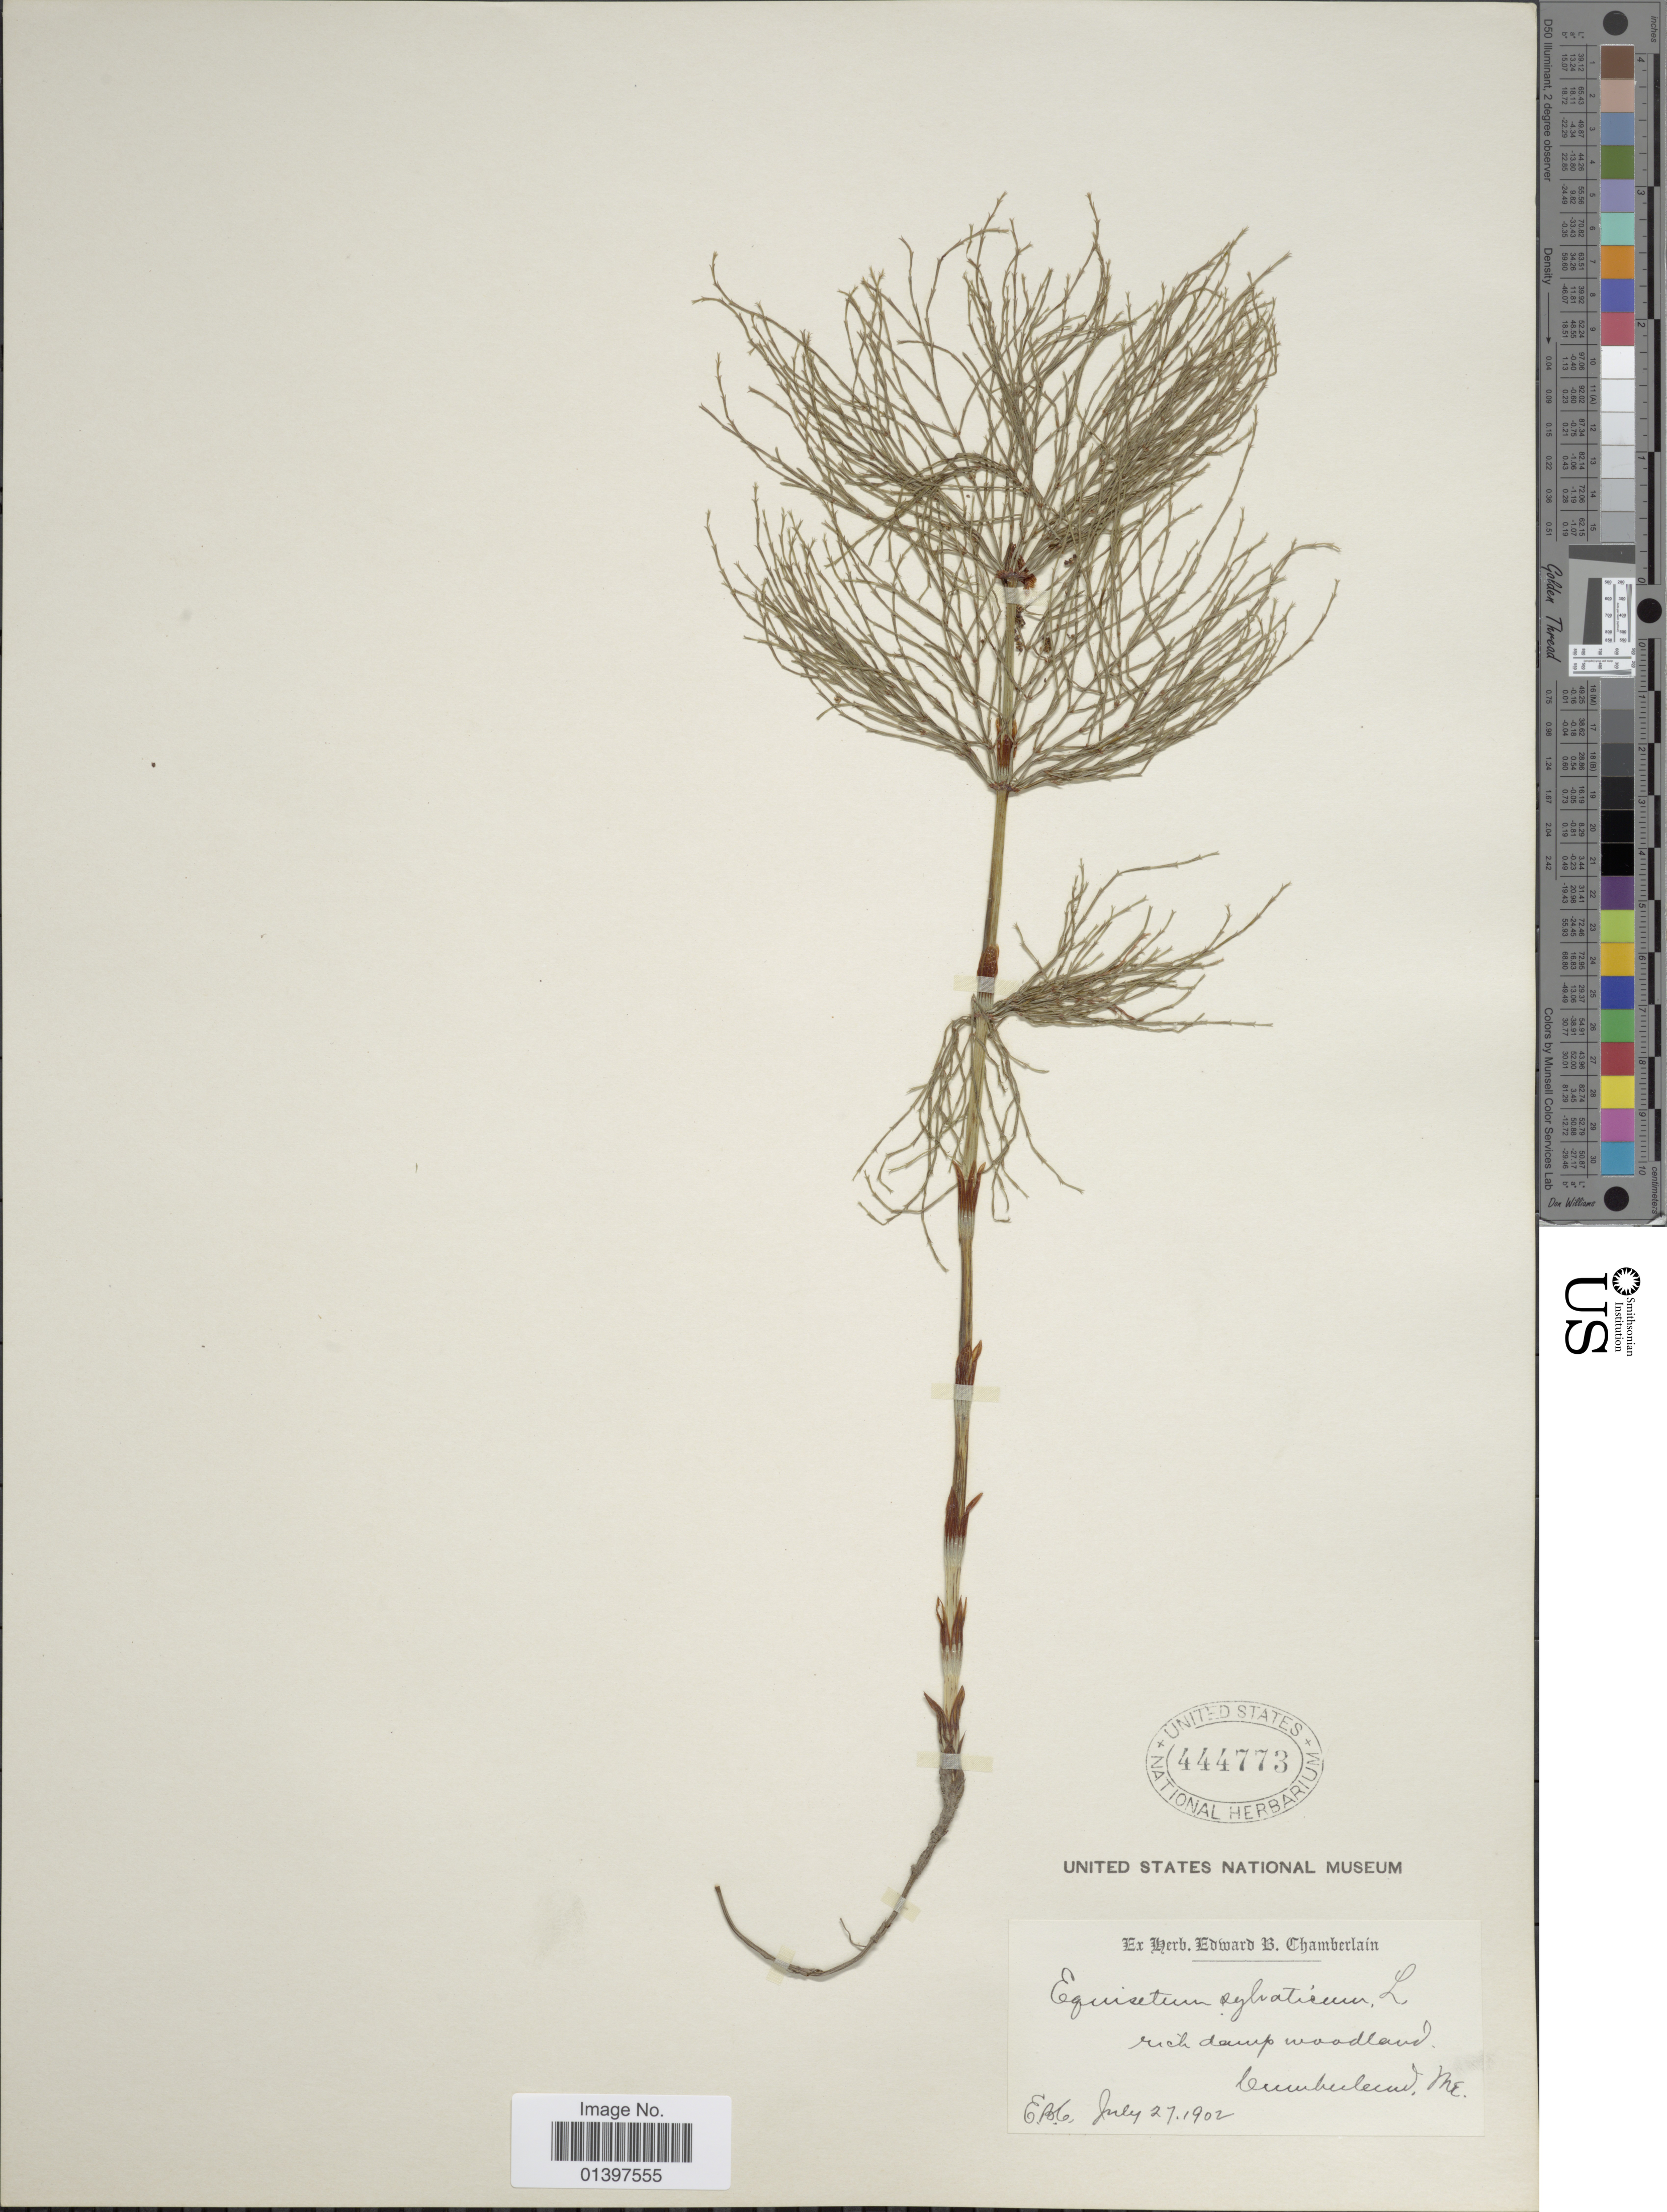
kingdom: Plantae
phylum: Tracheophyta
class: Polypodiopsida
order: Equisetales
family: Equisetaceae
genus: Equisetum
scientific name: Equisetum sylvaticum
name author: L.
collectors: E. Chamberlain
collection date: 1902-07-27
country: United States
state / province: Maine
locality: Rich damp woodland, Cuumberland, ME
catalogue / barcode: US 444773